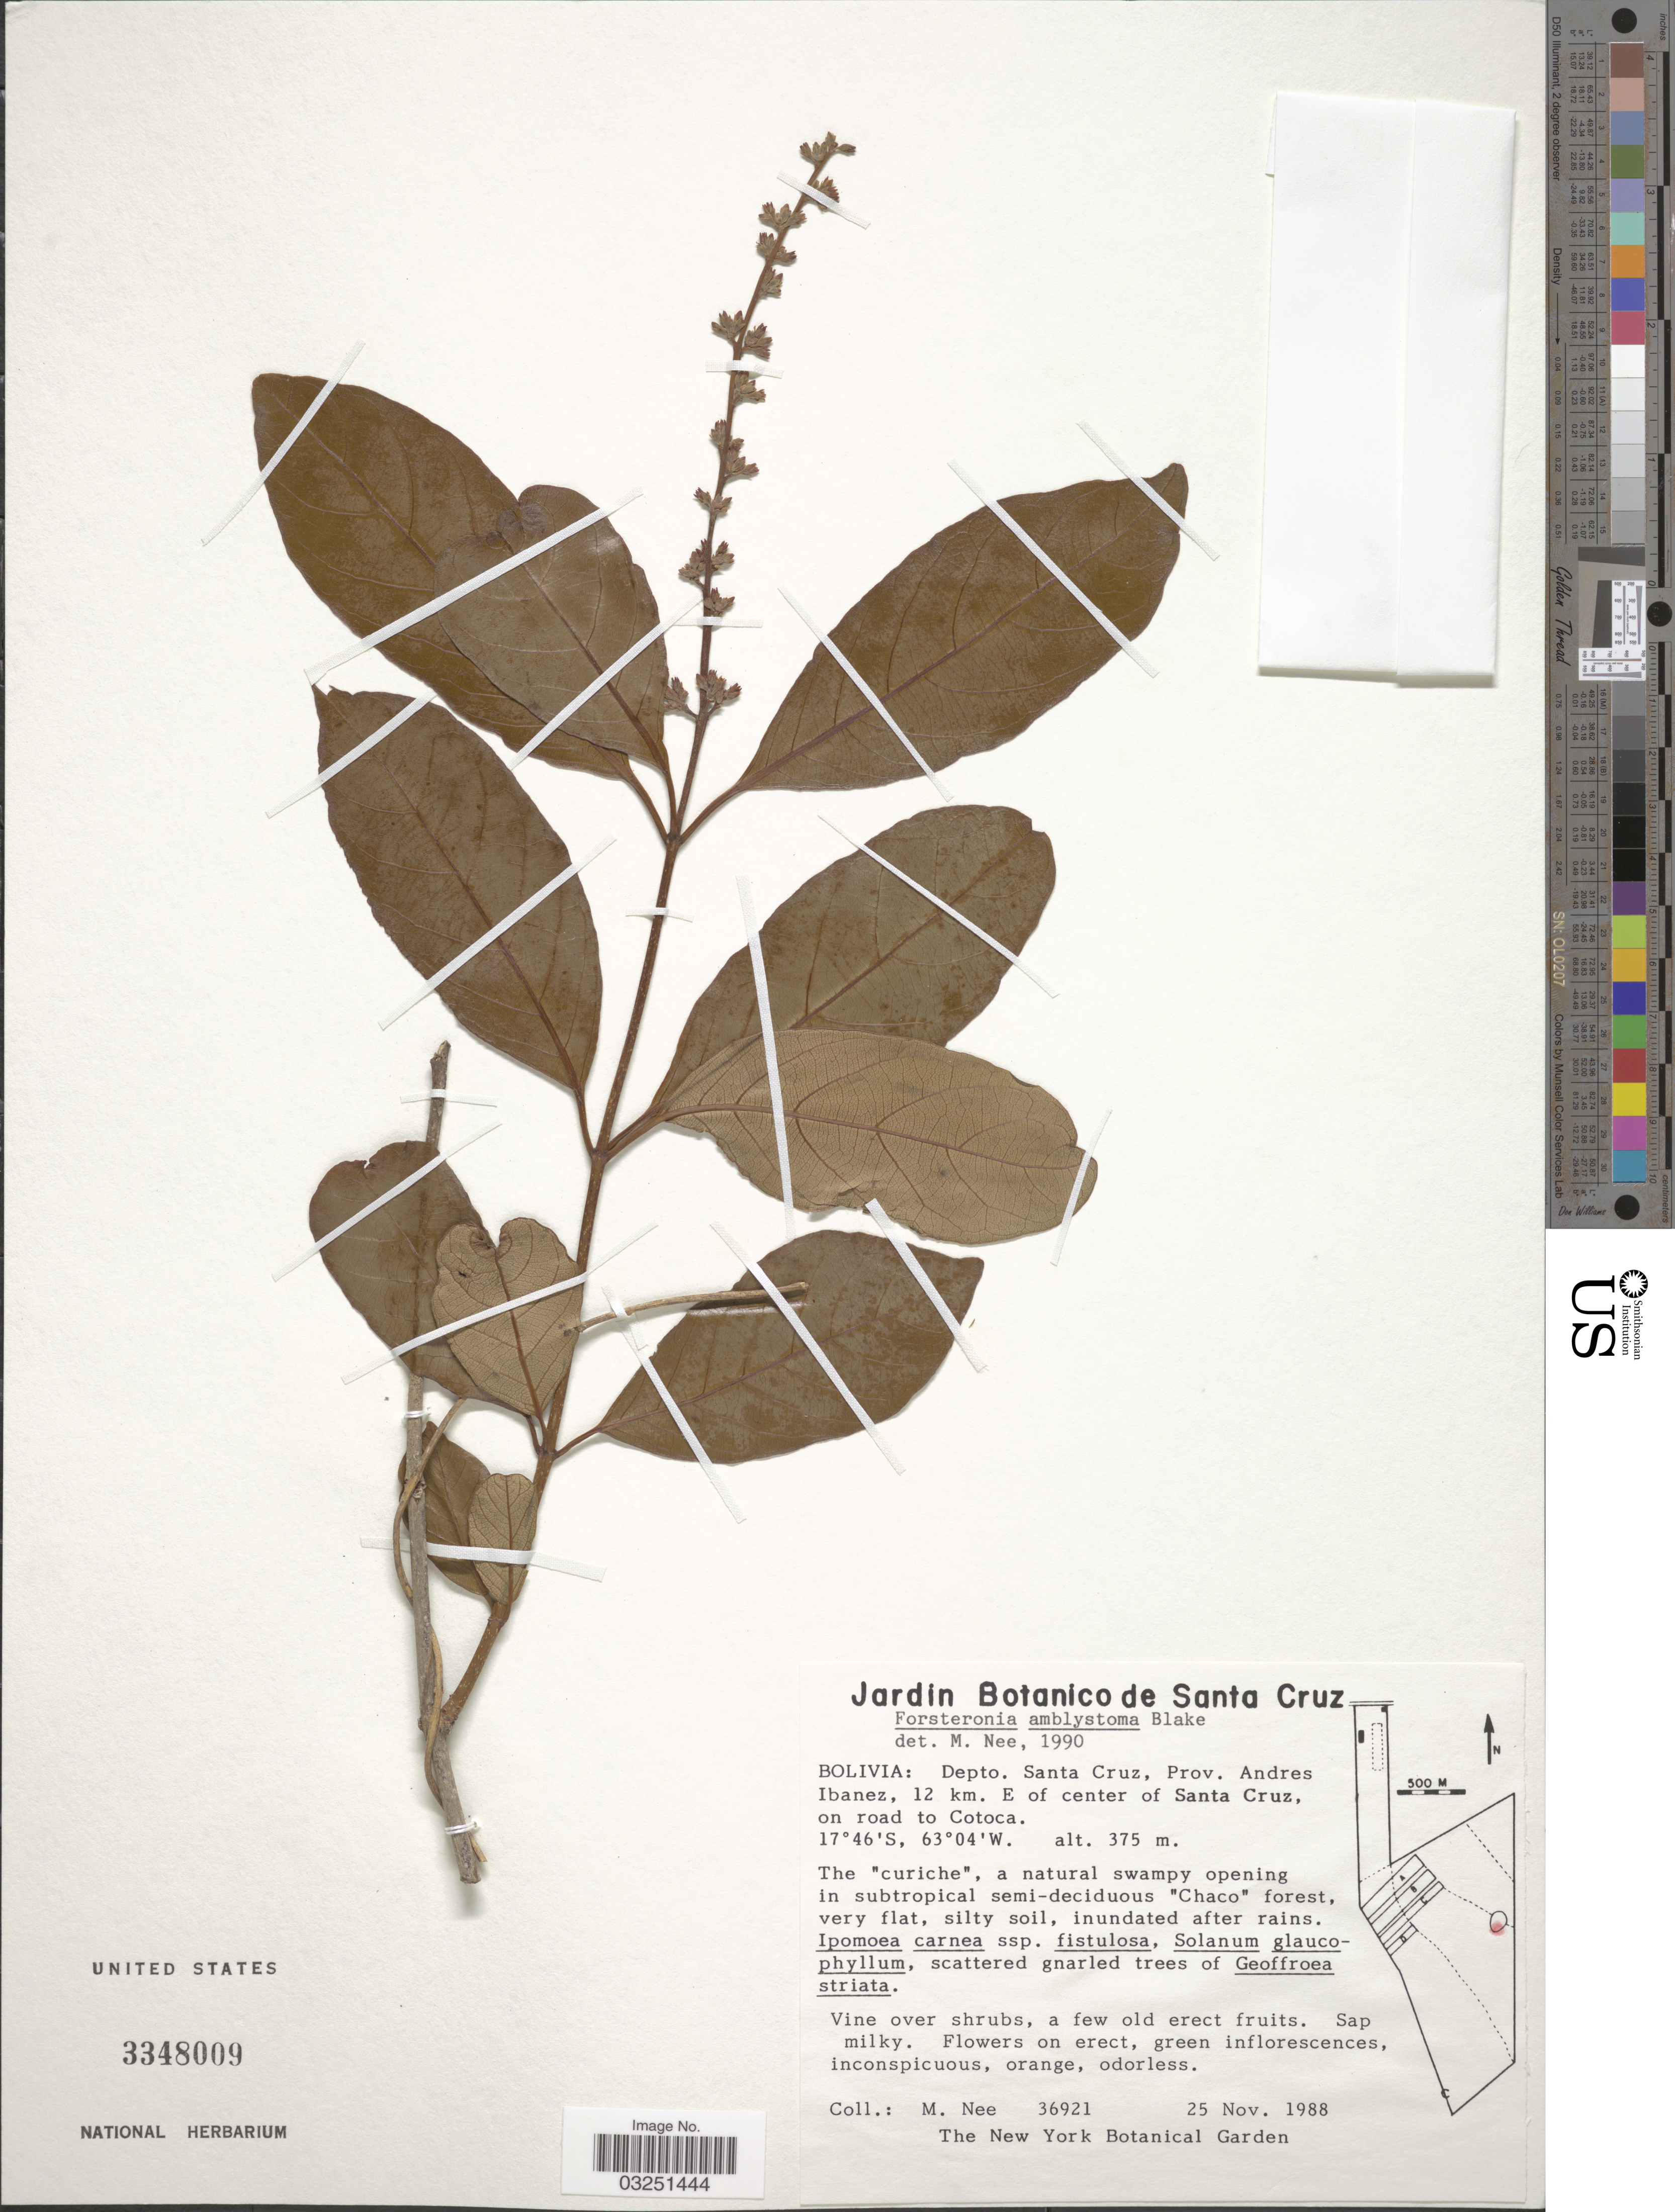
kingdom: Plantae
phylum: Tracheophyta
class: Magnoliopsida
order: Gentianales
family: Apocynaceae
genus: Forsteronia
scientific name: Forsteronia amblybasis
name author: S.F. Blake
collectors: M. Nee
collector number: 36921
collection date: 1988-11-25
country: Bolivia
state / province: Santa Cruz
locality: Depto. Santa Cruz, Prov. Andres Ibanez, 12 km. E of center of Santa Cruz, on road to Cotoca.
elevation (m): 375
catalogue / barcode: US 3348009